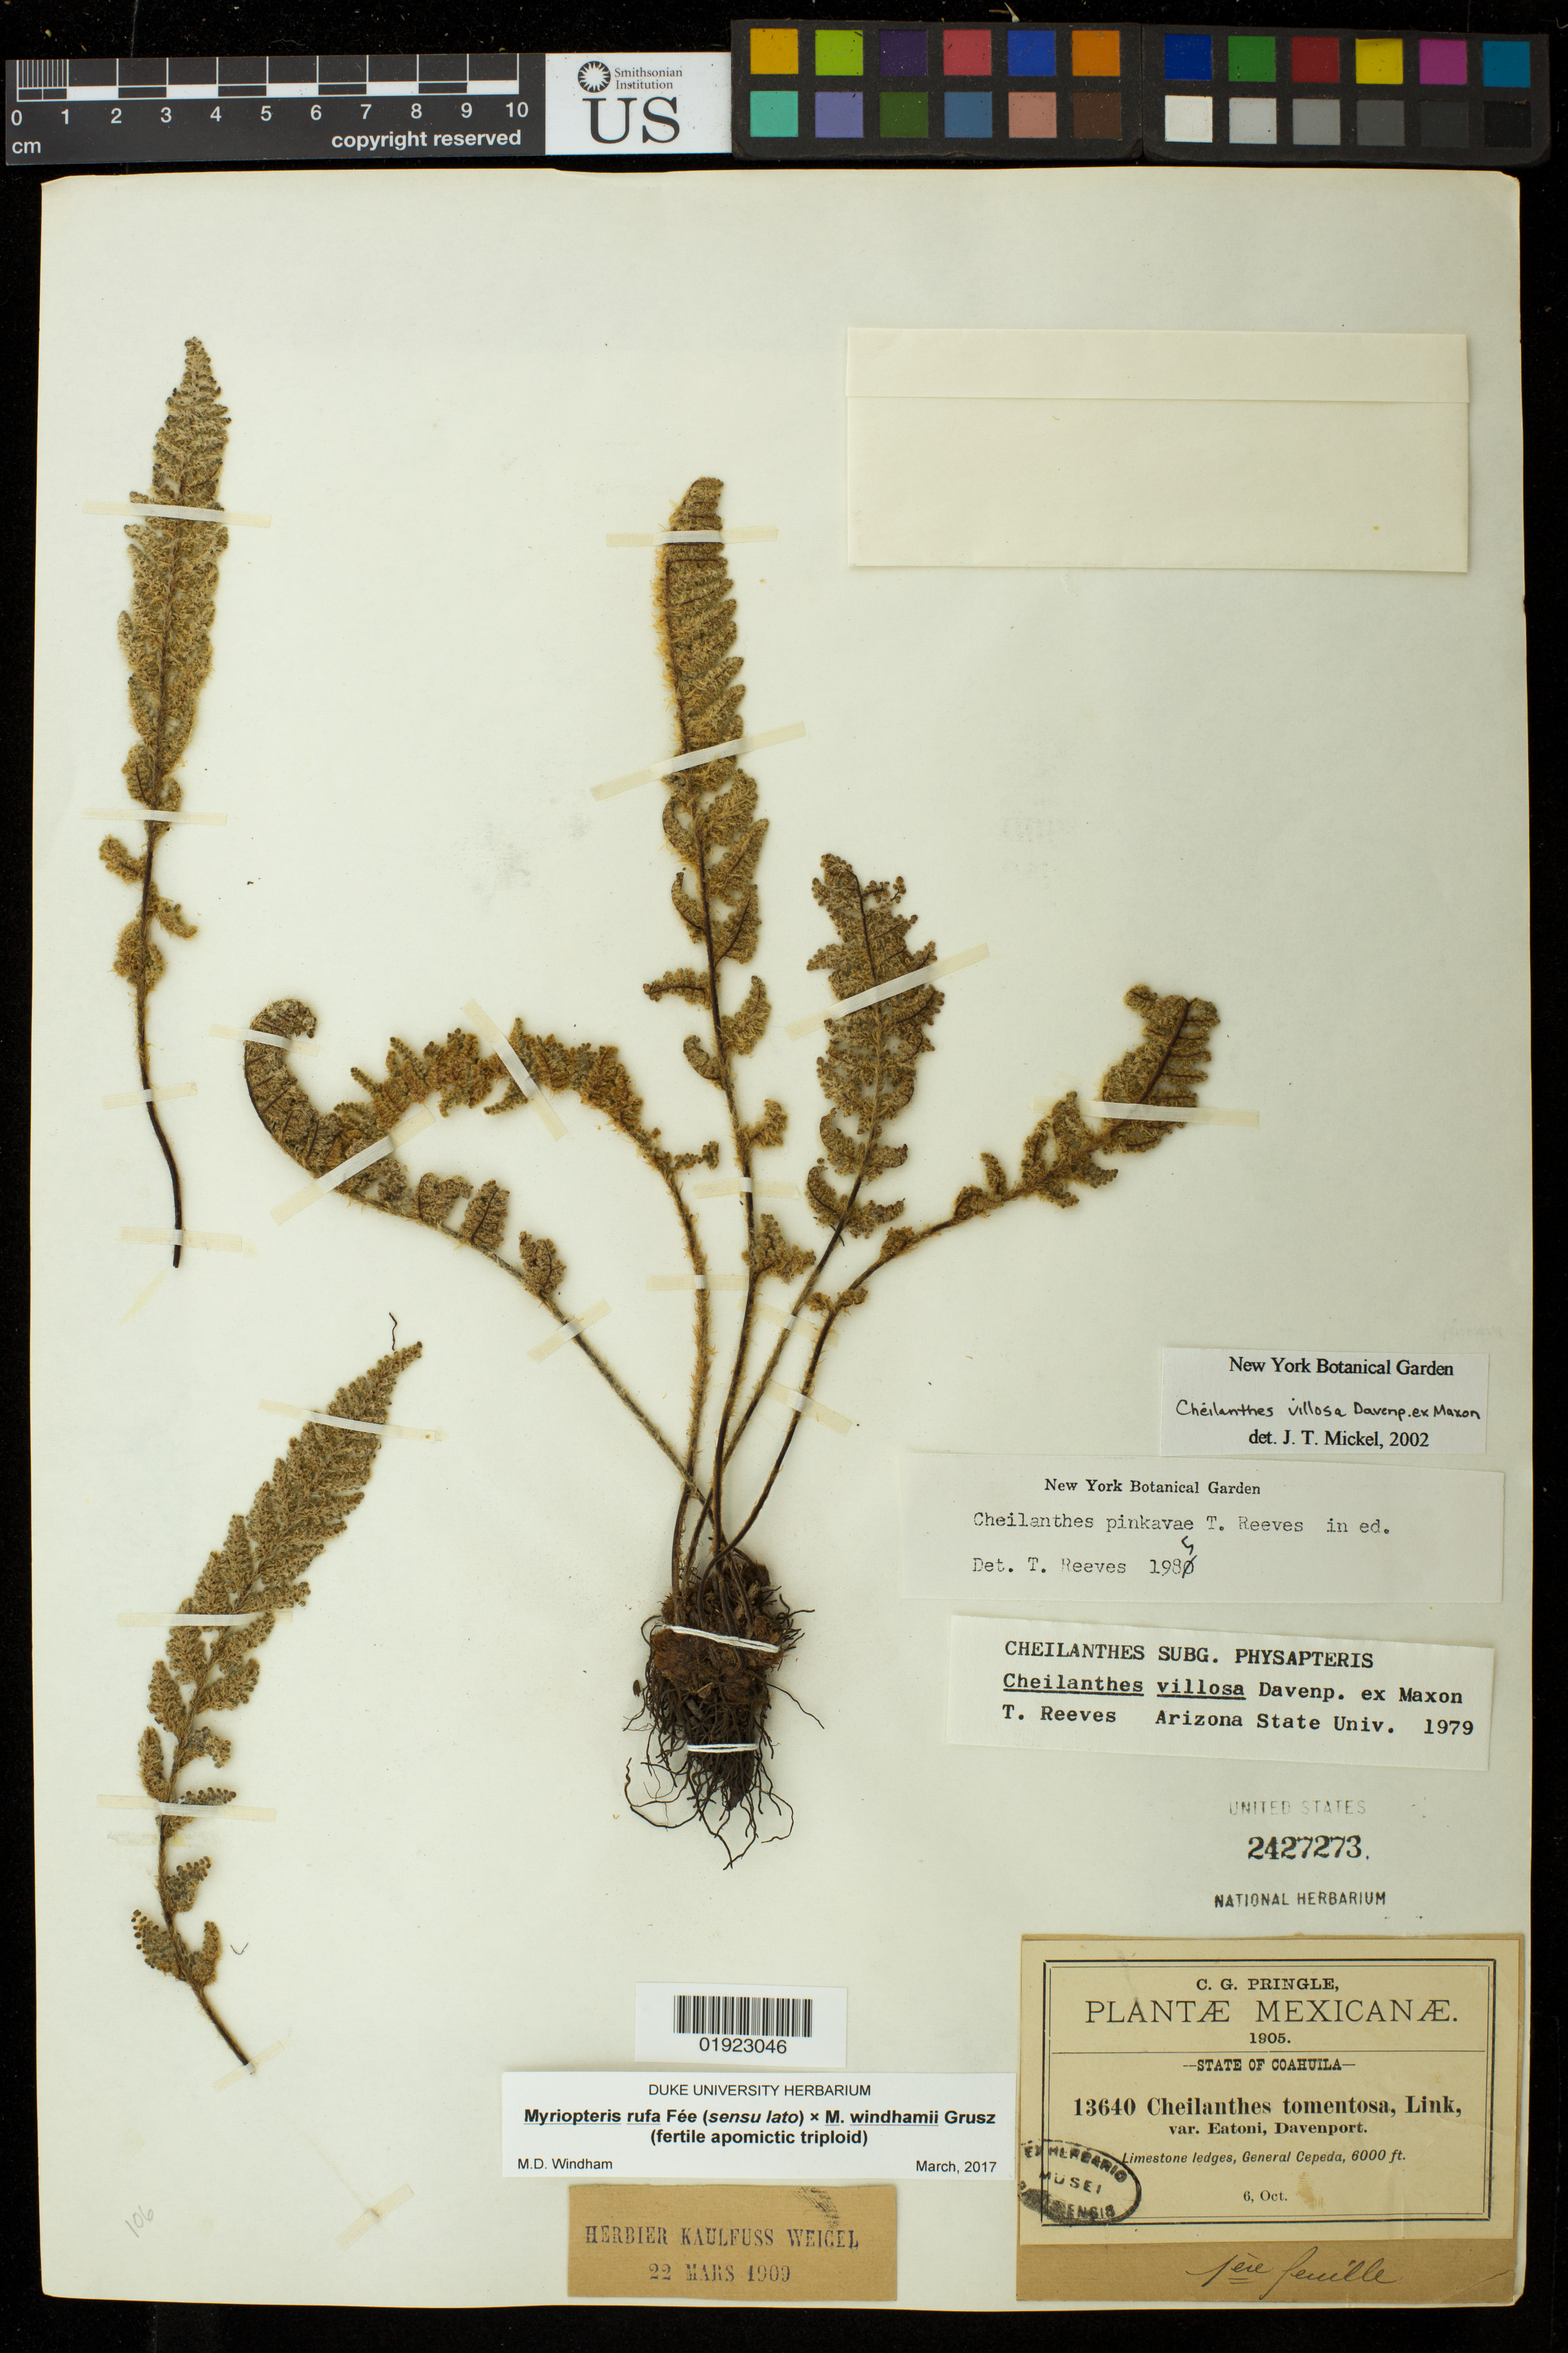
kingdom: Plantae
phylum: Tracheophyta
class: Polypodiopsida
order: Polypodiales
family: Pteridaceae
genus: Myriopteris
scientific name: Myriopteris rufa x M. windhamii Grusz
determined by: Windham, M. D., (UT)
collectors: C. G. Pringle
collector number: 13640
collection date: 1905-10-06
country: Mexico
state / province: Coahuila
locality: General Cepeda.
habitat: Limestone ledges.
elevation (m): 1829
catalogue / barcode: US 2427273